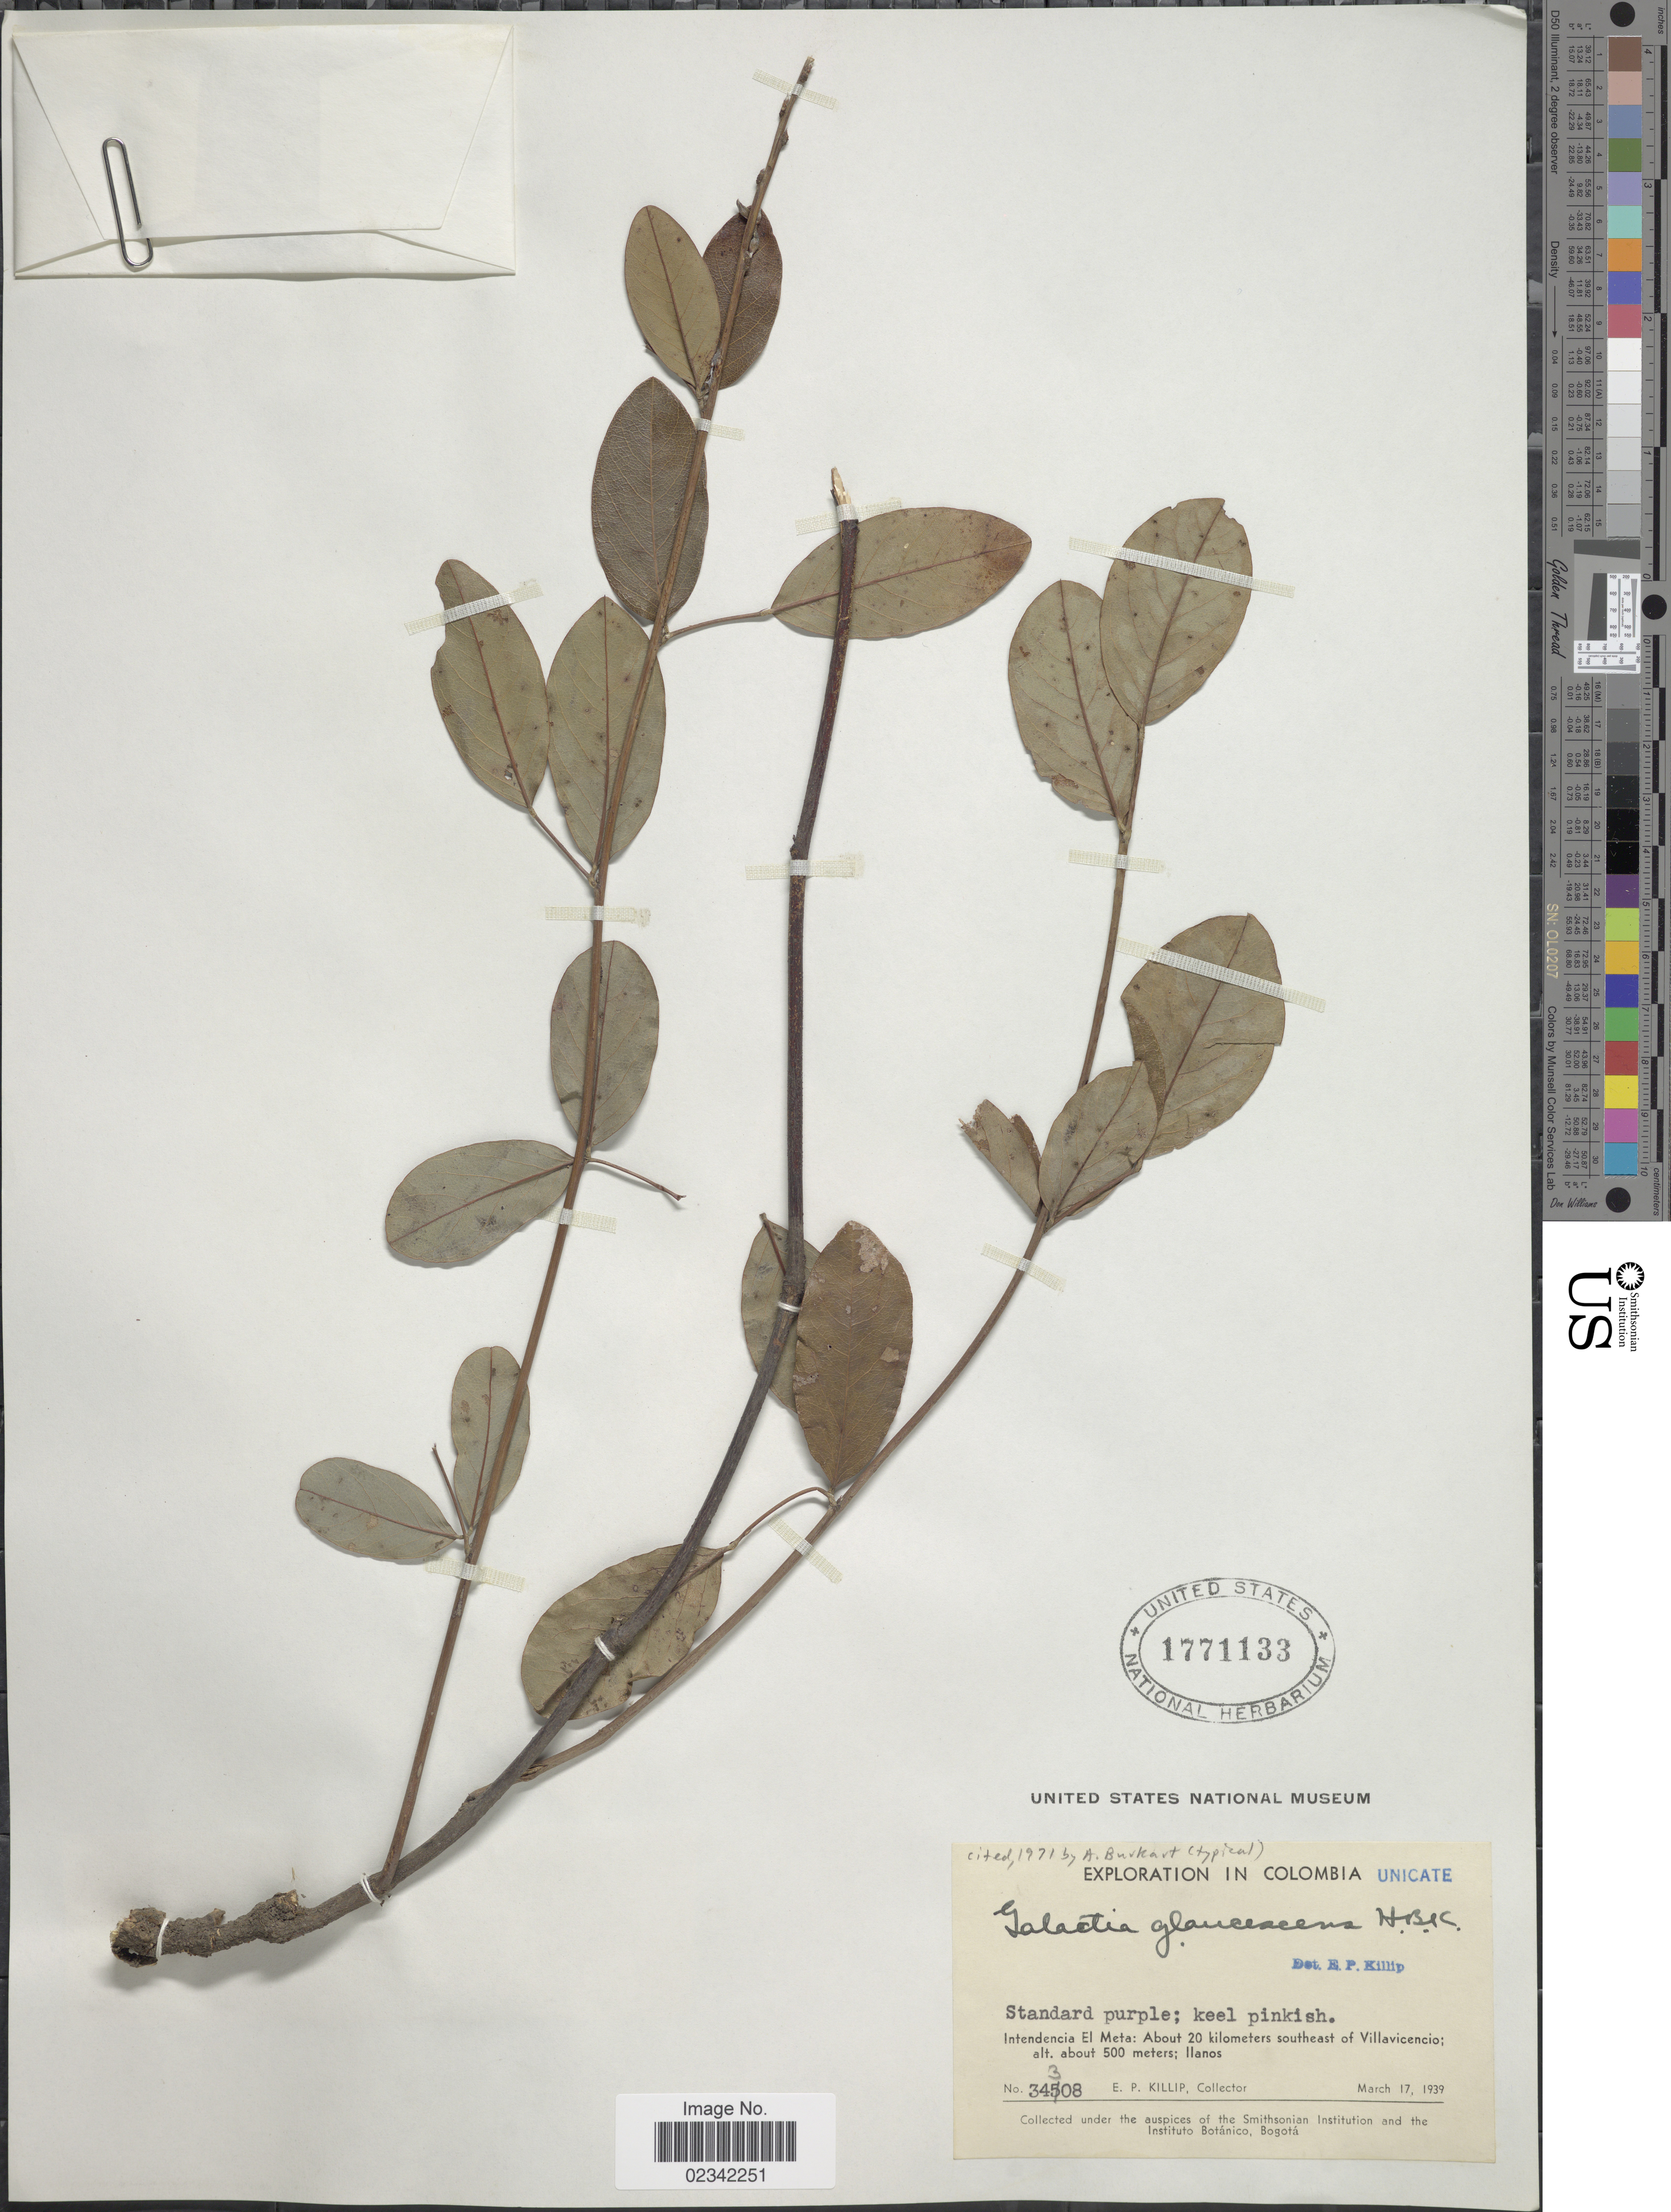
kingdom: Plantae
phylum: Tracheophyta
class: Magnoliopsida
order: Fabales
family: Fabaceae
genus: Galactia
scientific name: Galactia glaucescens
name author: Kunth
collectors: E. P. Killip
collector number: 34308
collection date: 1939-03-17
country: Colombia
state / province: Meta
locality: Intendencia El Meta: about 20 kilomters southeast of Villavicencio; llanos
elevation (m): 500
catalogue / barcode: US 1771133